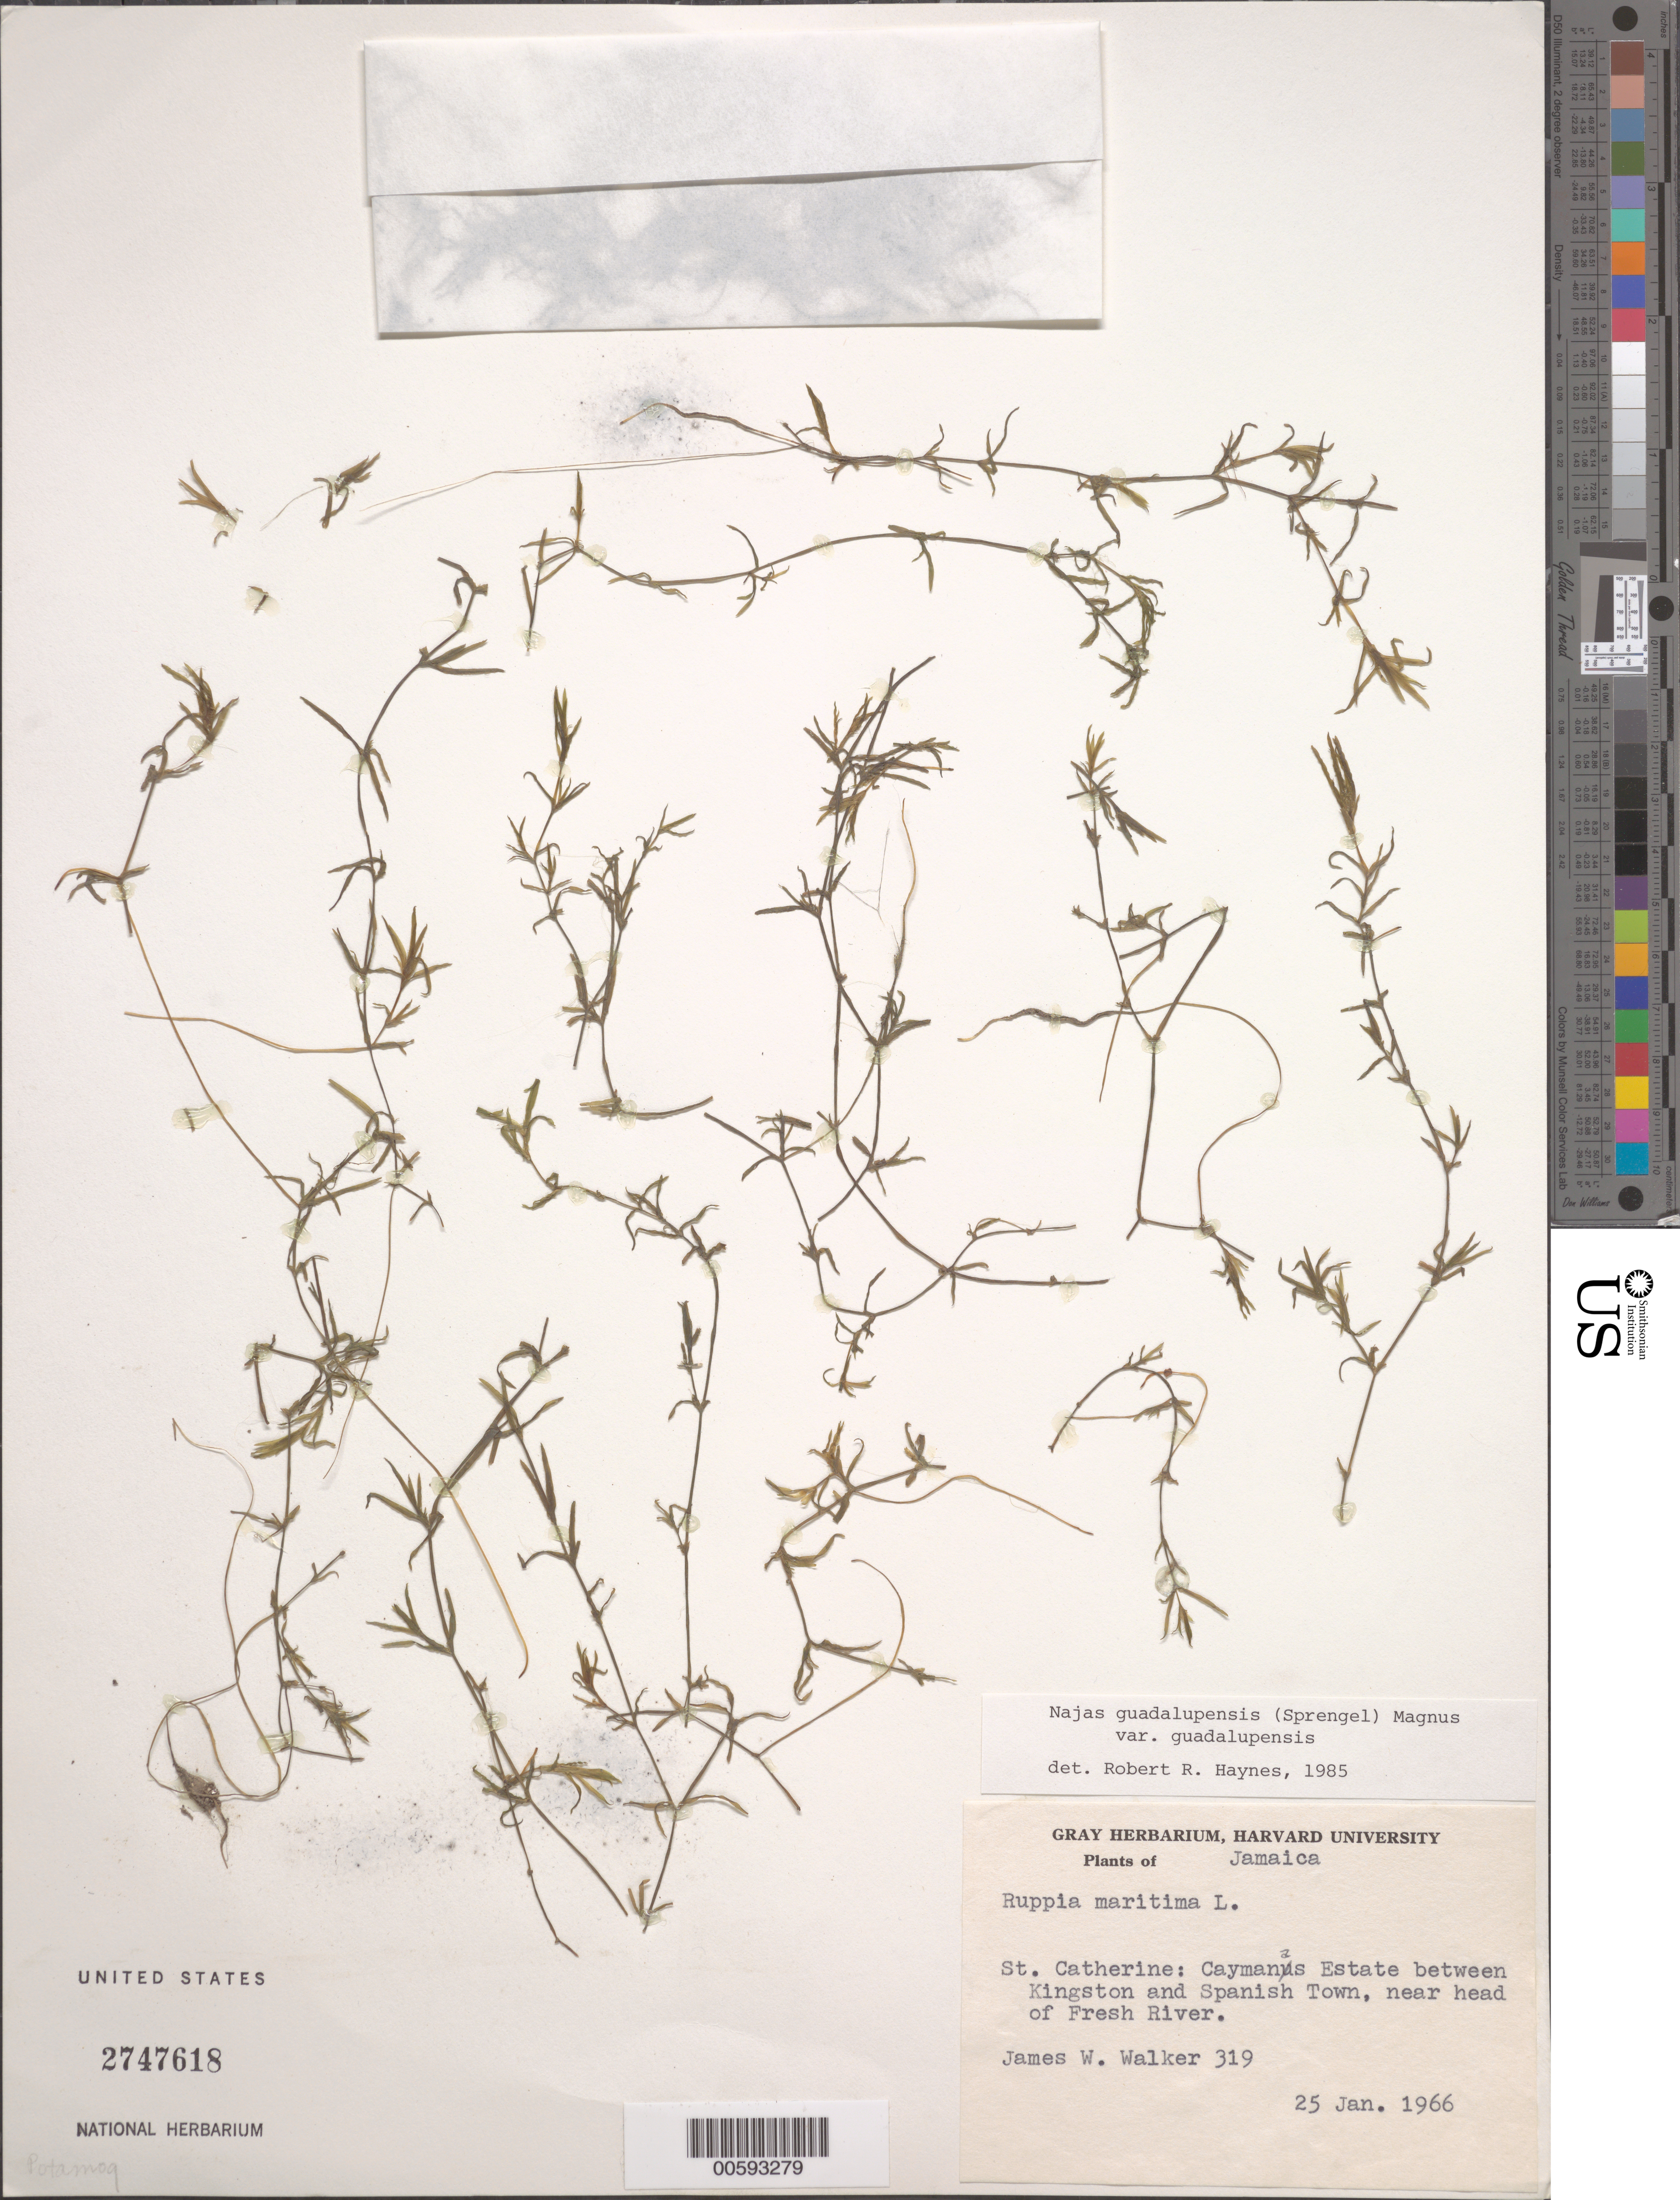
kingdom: Plantae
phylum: Tracheophyta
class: Liliopsida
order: Alismatales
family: Hydrocharitaceae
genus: Najas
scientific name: Najas guadalupensis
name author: (Spreng.) Magnus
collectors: J. W. Walker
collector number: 319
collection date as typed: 25 Jan 1966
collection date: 1966-01-25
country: Jamaica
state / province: Saint Catherine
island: Greater Antilles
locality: Caymanas Estate between Kingston and Spanish Town, near Fresh River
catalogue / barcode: US 2747618